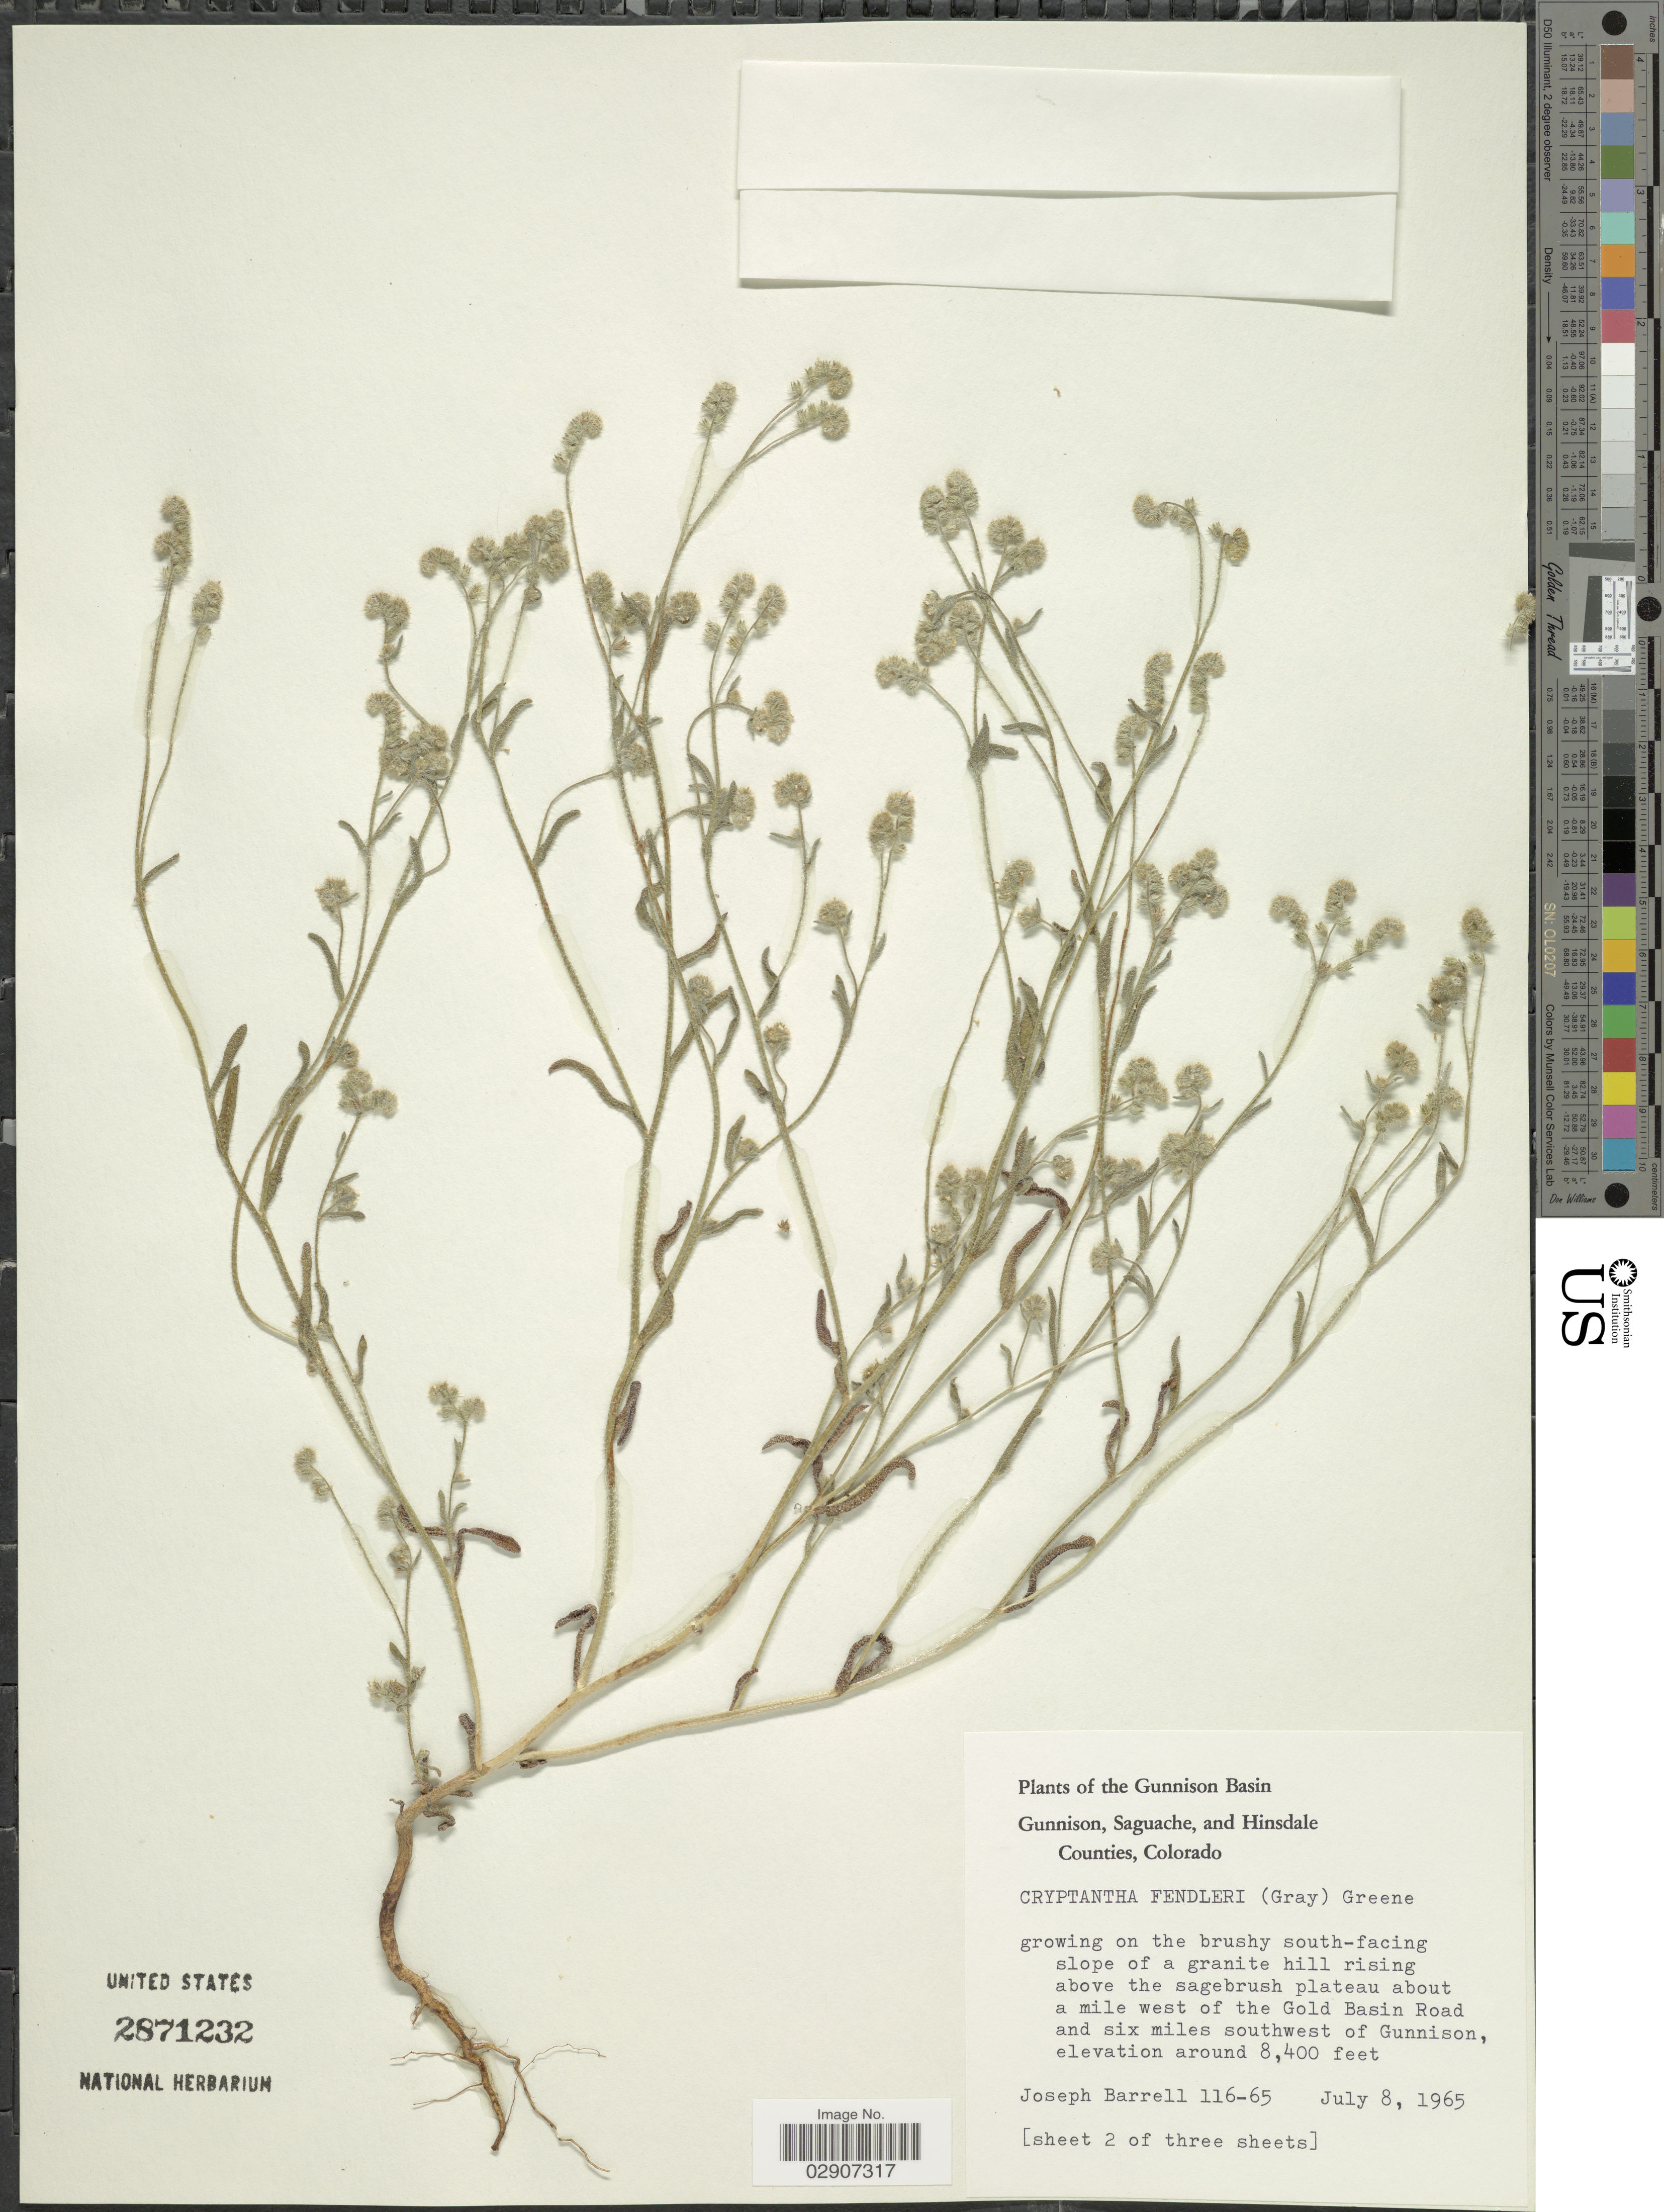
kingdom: Plantae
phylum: Tracheophyta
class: Magnoliopsida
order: Boraginales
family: Boraginaceae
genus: Cryptantha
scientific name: Cryptantha fendleri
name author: (A. Gray) Greene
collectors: J. Barrell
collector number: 116-65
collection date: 1965-07-08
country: United States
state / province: Colorado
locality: The Gunnison Basin, Gunnison, about a mile west of the Gold Basin Road and six miles southwest of Gunnison.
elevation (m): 2560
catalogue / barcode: US 2871232